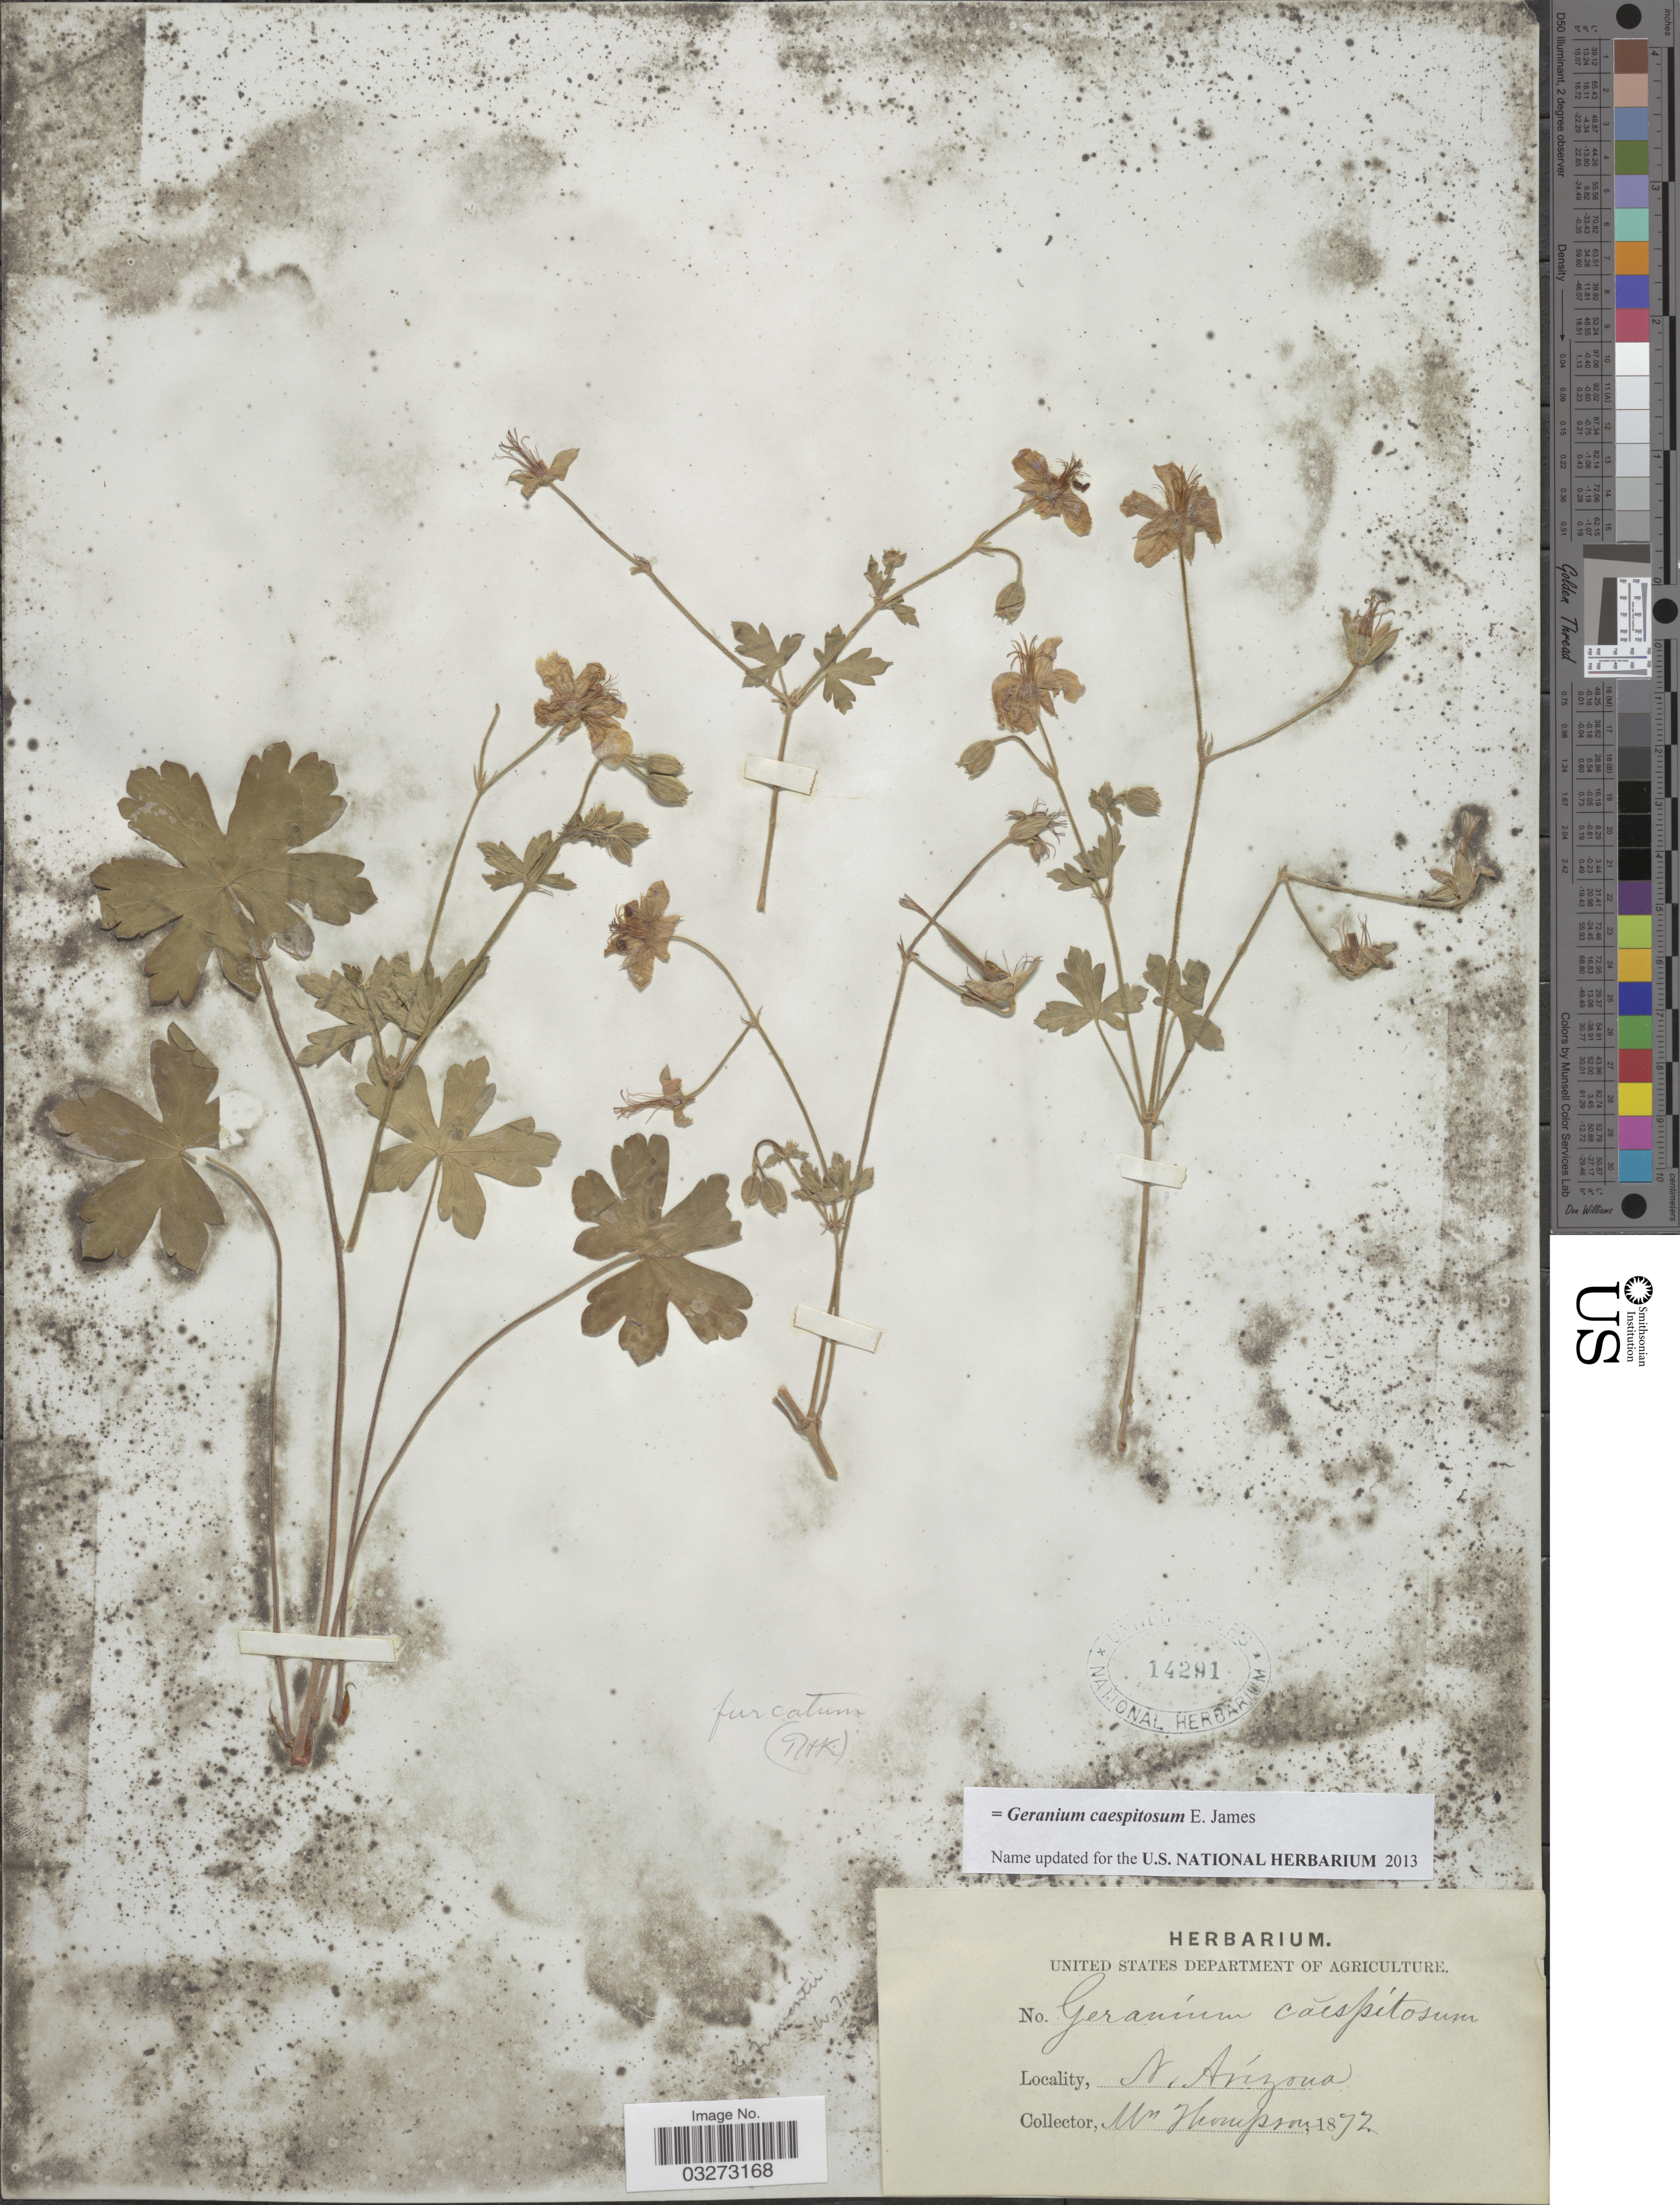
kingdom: Plantae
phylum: Tracheophyta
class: Magnoliopsida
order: Geraniales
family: Geraniaceae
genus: Geranium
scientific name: Geranium caespitosum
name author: E. James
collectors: M. Thompson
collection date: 1872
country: United States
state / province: Arizona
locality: N. Arizona.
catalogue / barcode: US 14291